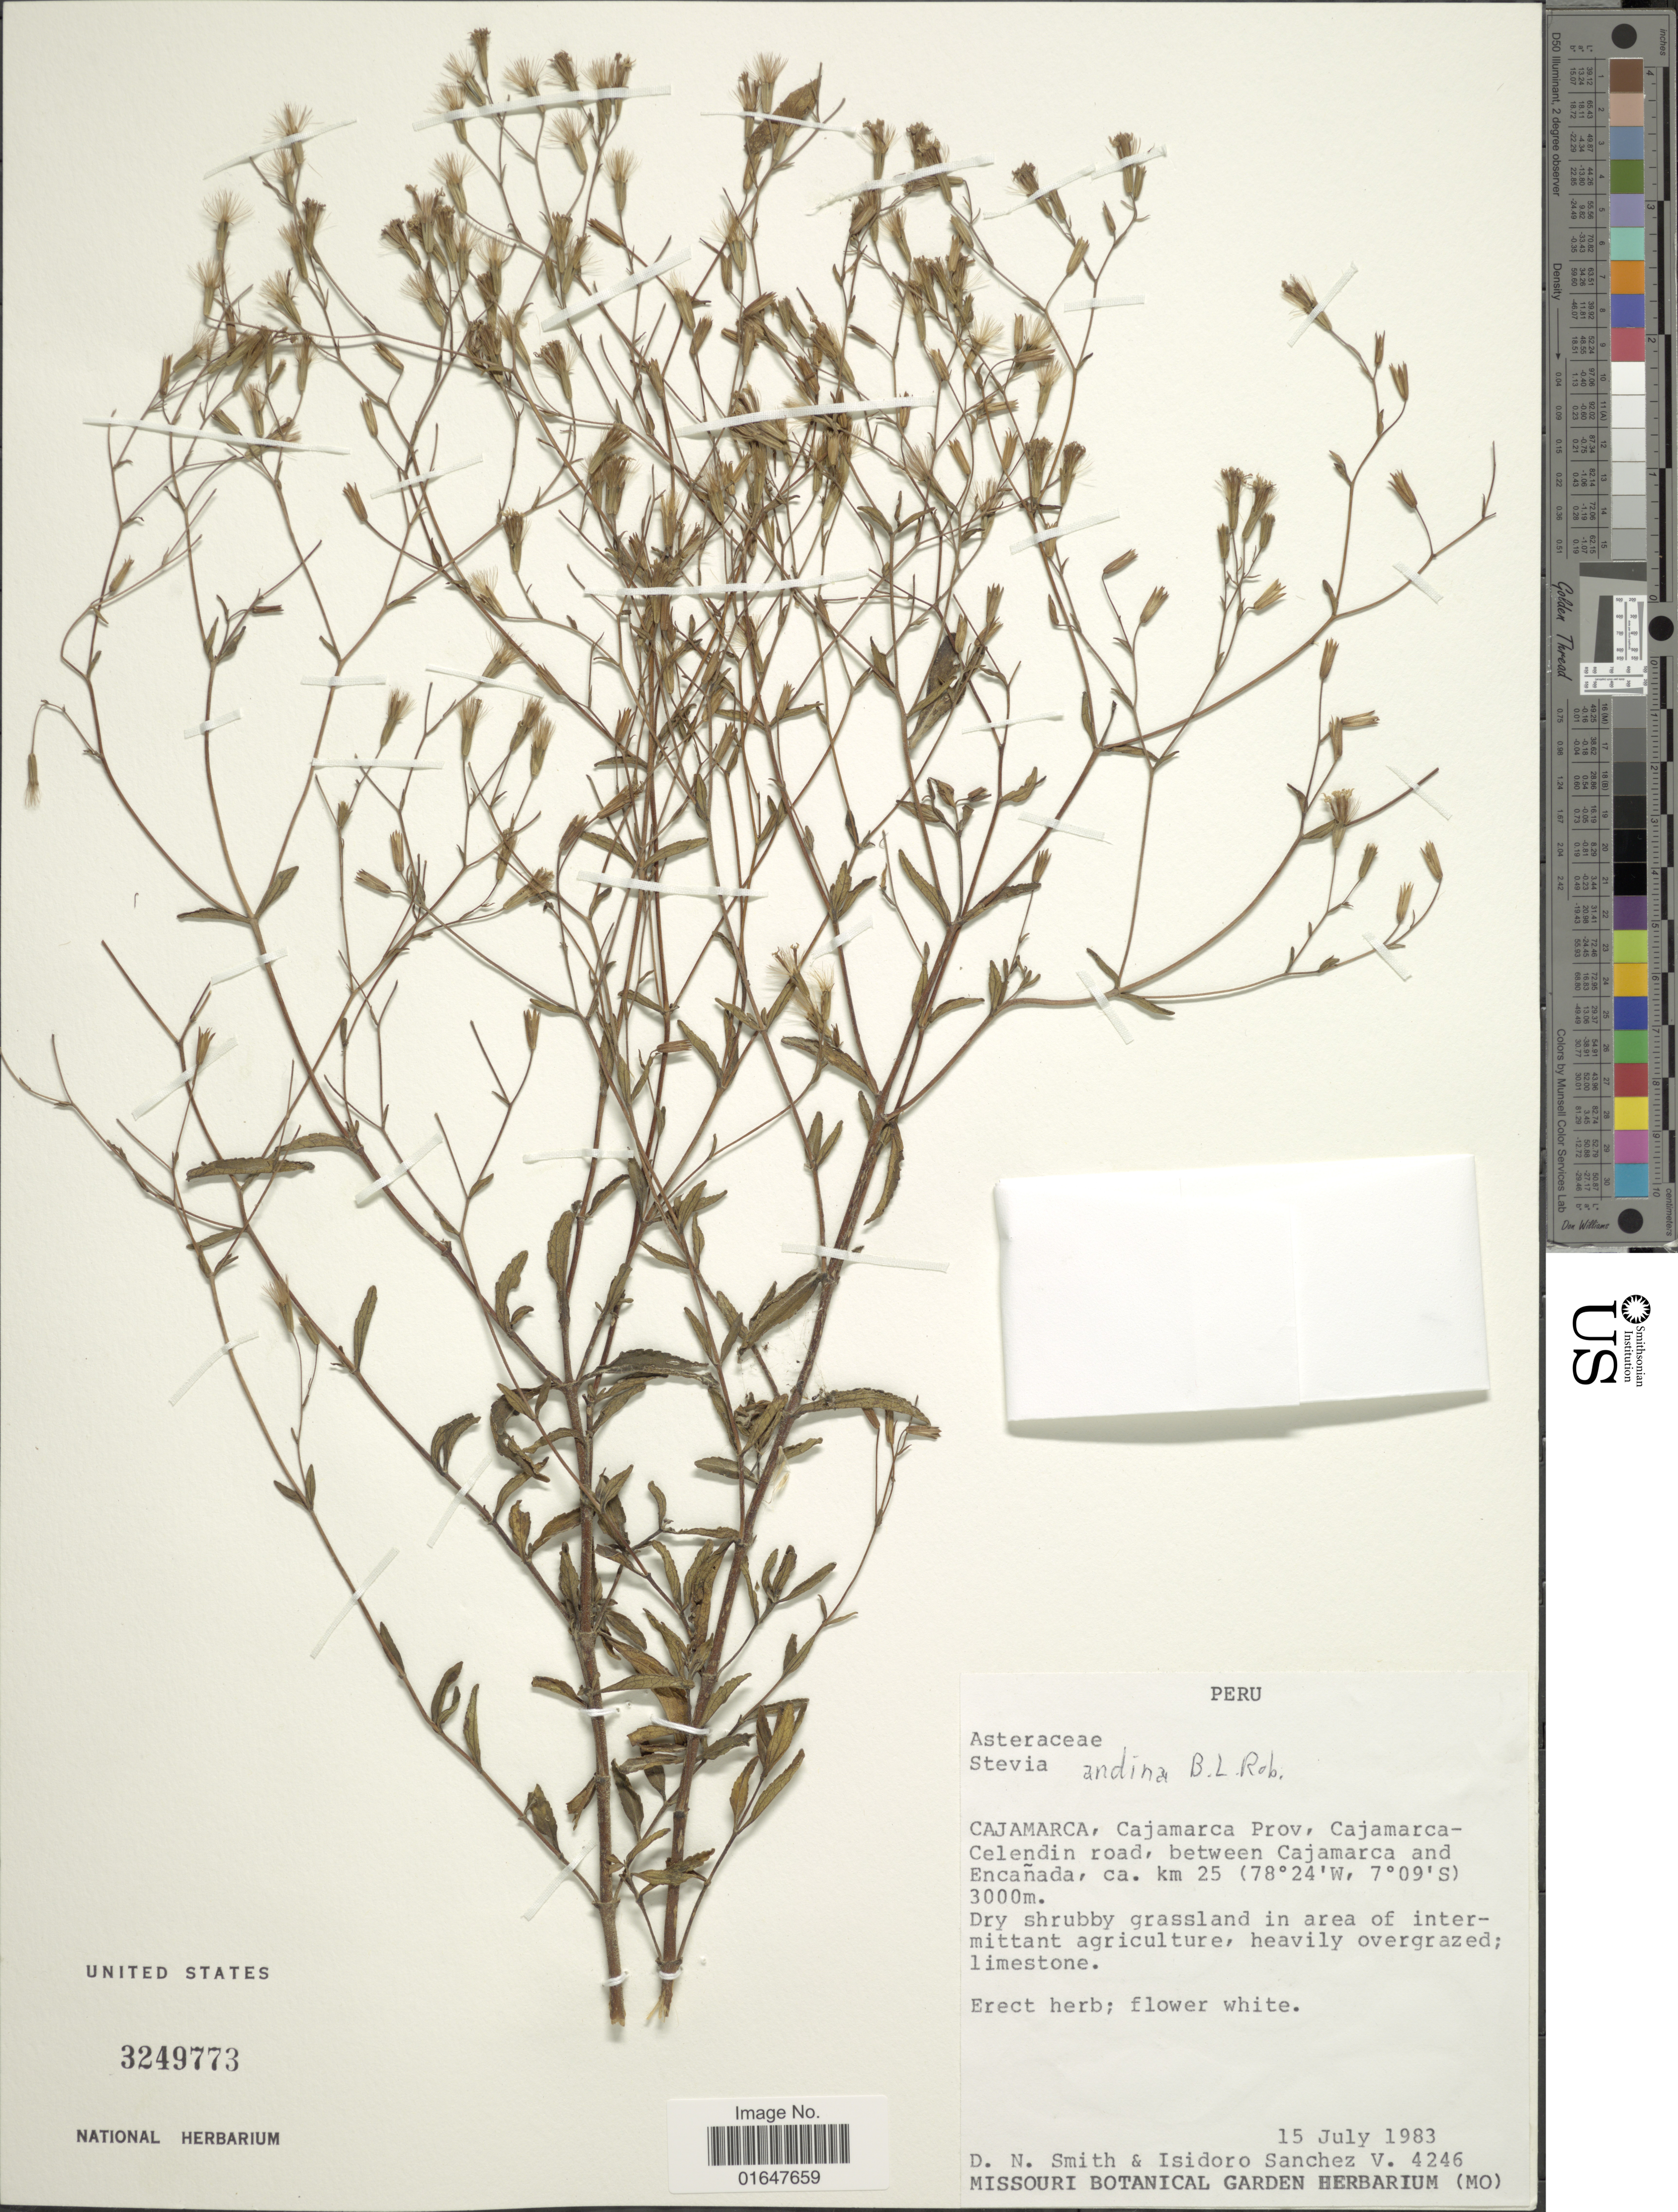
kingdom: Plantae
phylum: Tracheophyta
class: Magnoliopsida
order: Asterales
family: Asteraceae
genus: Stevia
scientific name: Stevia andina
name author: B.L. Rob.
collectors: D. Smith & I. Sánchez Vega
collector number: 4246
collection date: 1983-07-15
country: Peru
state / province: Cajamarca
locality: Cajamarca Prov., Cajamarca-Celendin road, between Cajamarca and Encanada, ca km 25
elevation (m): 3000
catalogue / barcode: US 3249773